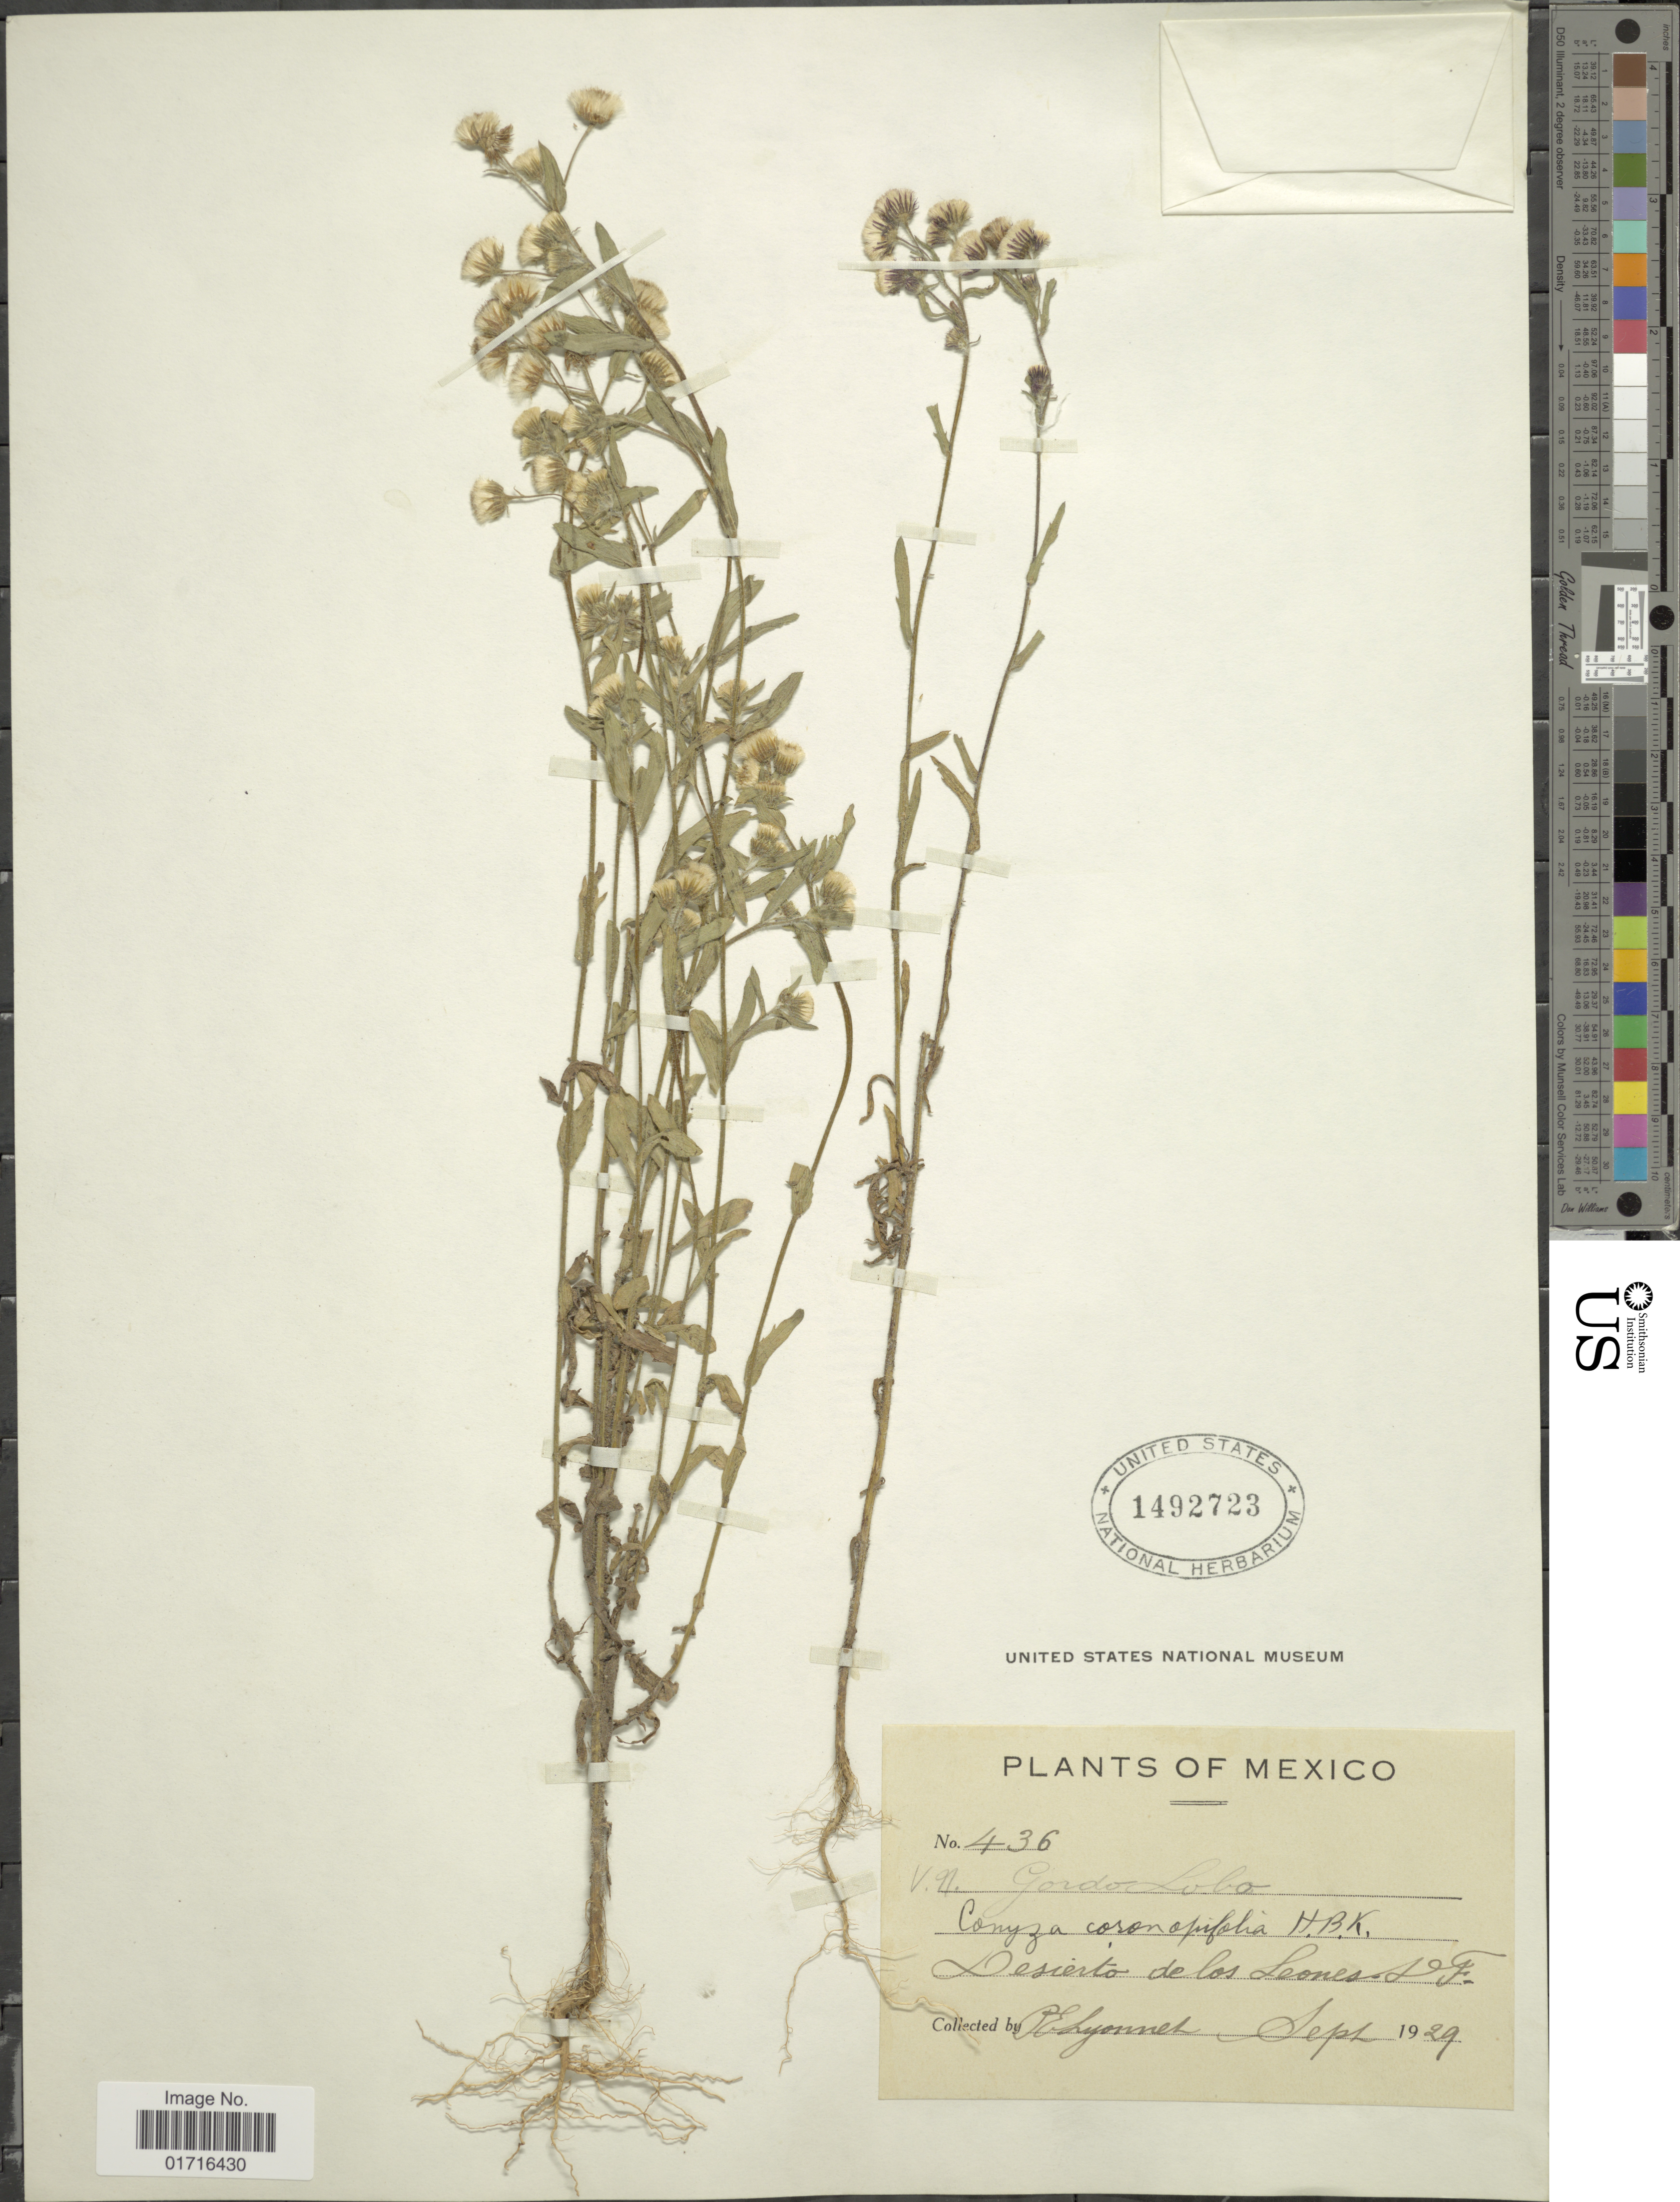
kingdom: Plantae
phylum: Tracheophyta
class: Magnoliopsida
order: Asterales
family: Asteraceae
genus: Conyza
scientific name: Conyza coronopifolia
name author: Kunth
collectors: P. Lyonnet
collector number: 436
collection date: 1929-09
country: Mexico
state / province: Distrito Federal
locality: Desierto de los Leones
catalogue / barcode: US 1492723